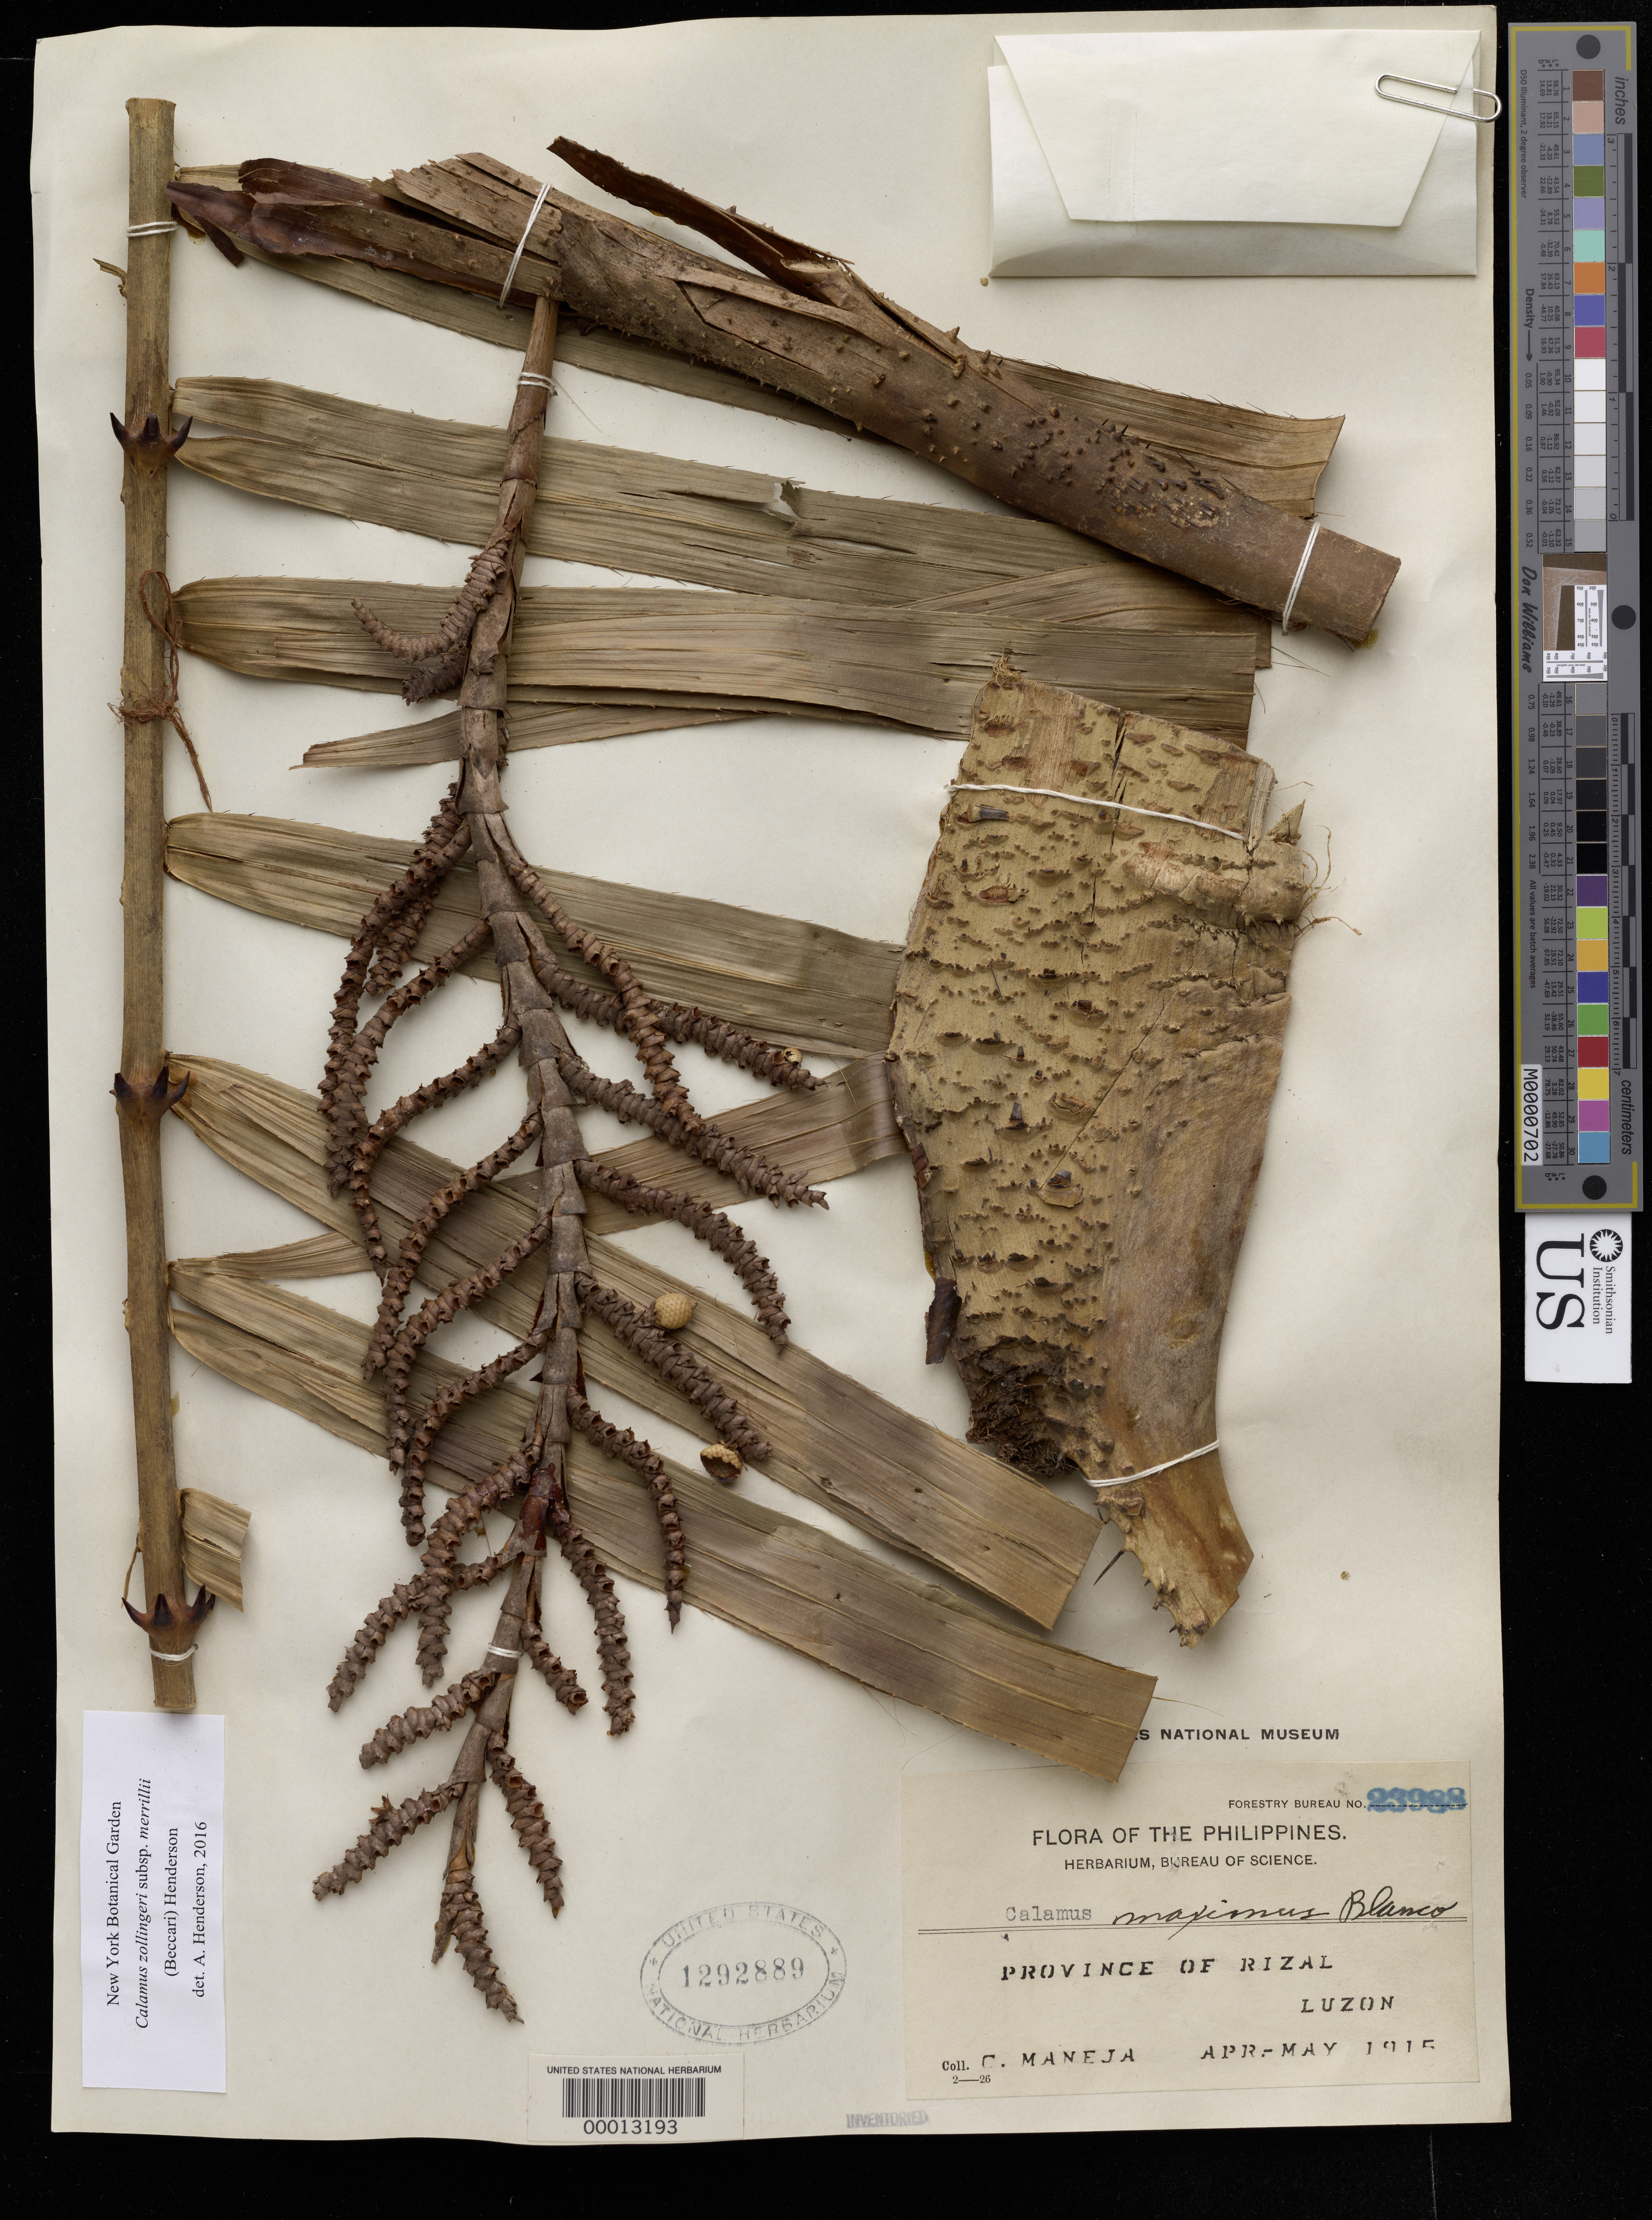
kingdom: Plantae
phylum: Tracheophyta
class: Liliopsida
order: Arecales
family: Arecaceae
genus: Calamus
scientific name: Calamus zollingeri subsp. merrillii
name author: (Becc.) A.J. Hend.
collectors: C. Maneja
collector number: Forestry Bureau 23988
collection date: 1915-04/1915-05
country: Philippines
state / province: Central Luzon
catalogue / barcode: US 1292889